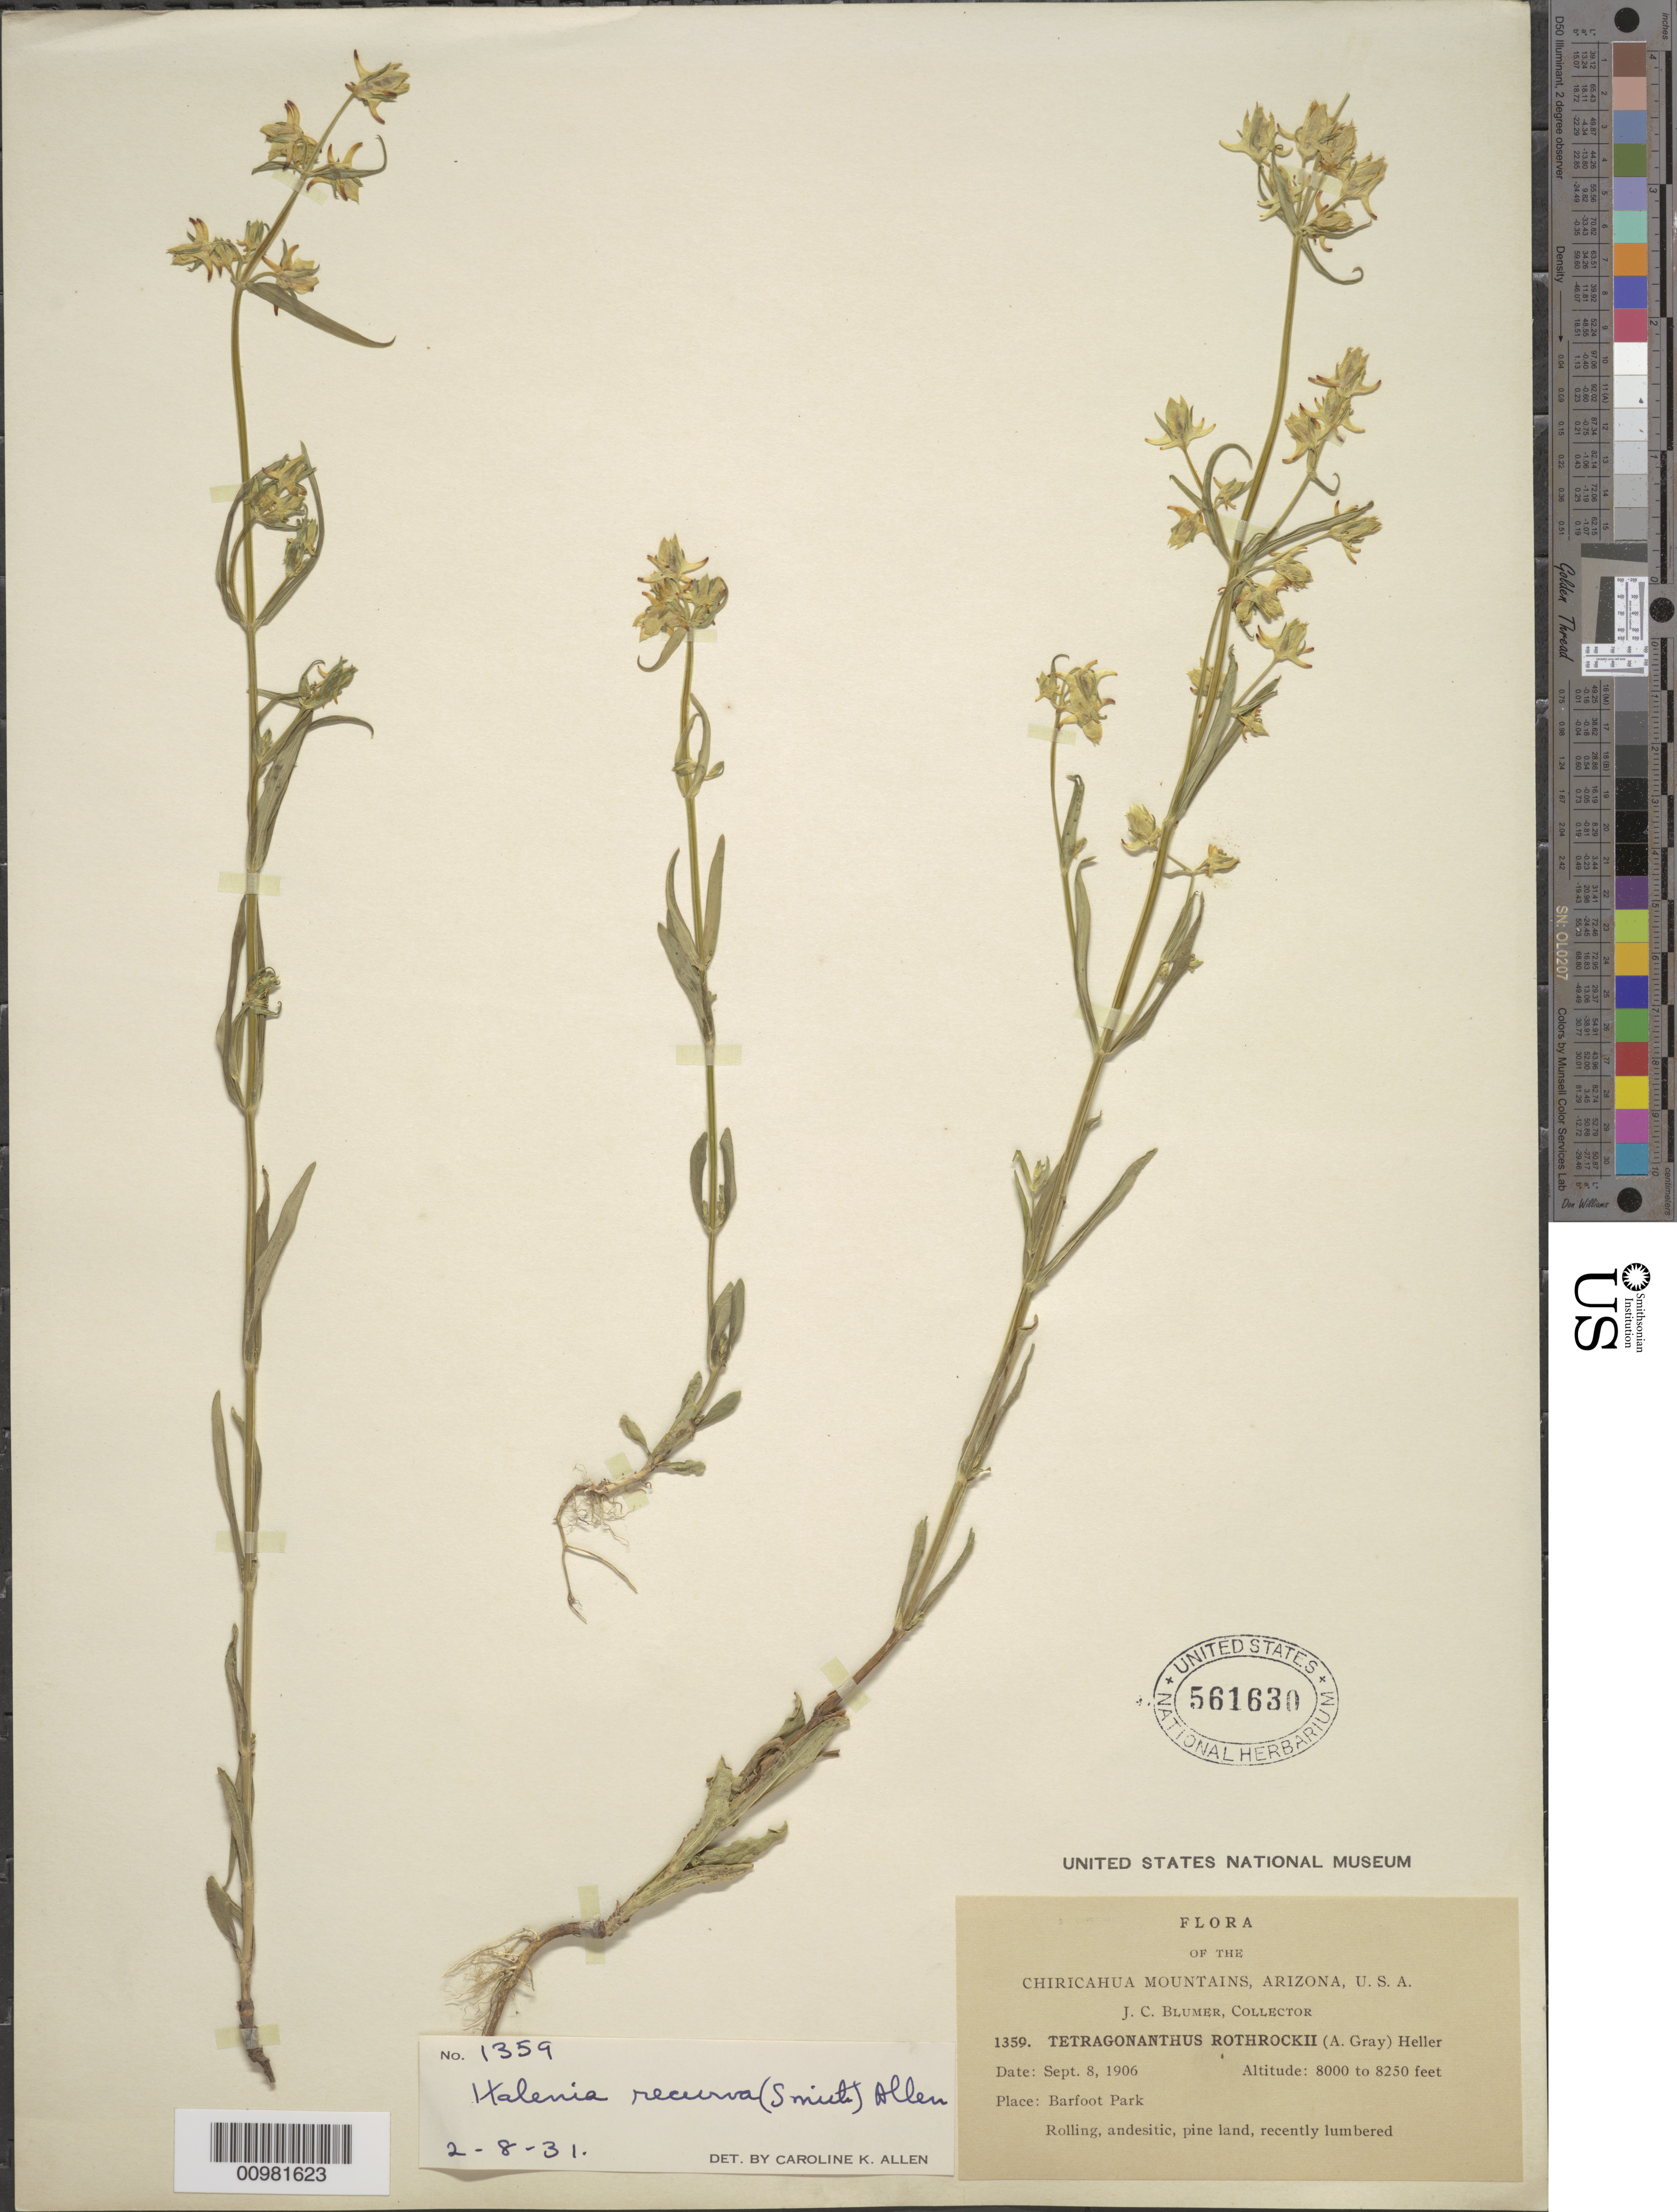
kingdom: Plantae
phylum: Tracheophyta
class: Magnoliopsida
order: Gentianales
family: Gentianaceae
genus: Halenia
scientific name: Halenia recurva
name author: (Sm.) C.K. Allen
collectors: J. C. Blumer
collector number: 1359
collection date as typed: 08 Sep 1906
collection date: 1906-09-08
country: United States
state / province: Arizona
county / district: Cochise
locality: Chiricahua Mts., Barfoot Park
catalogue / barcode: US 561630